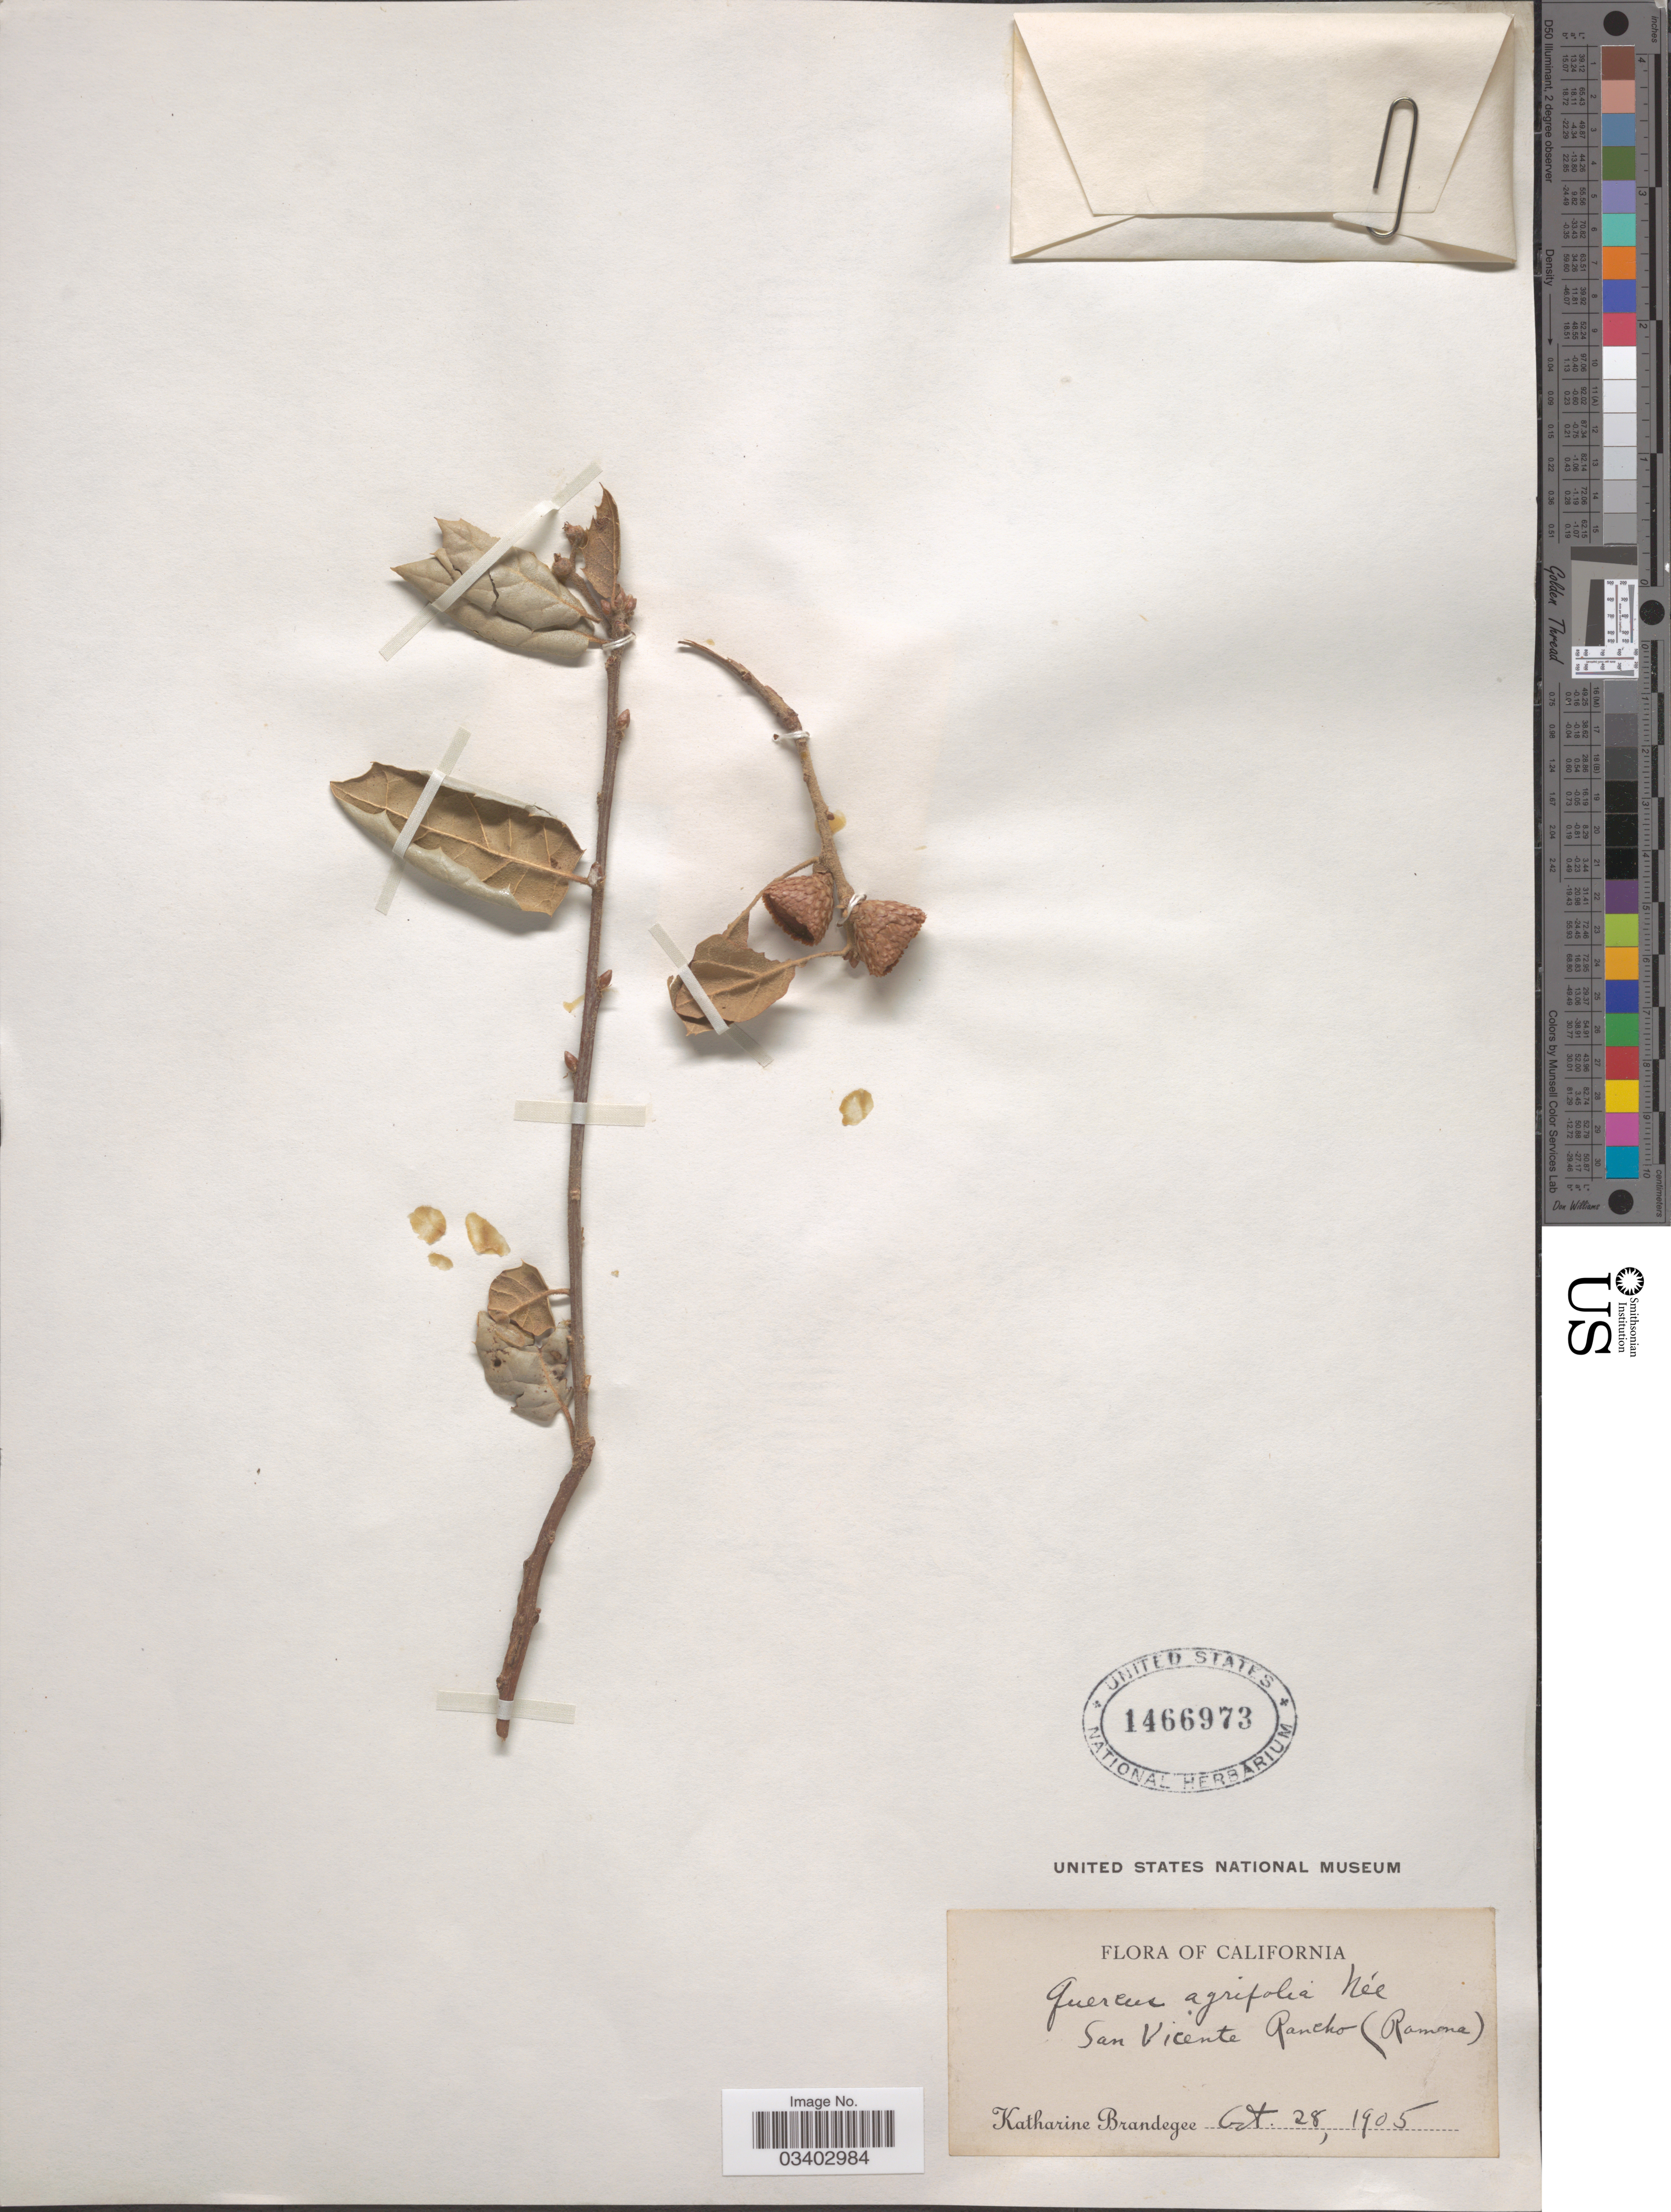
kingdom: Plantae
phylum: Tracheophyta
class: Magnoliopsida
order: Fagales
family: Fagaceae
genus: Quercus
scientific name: Quercus agrifolia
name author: Née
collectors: M. K. Brandegee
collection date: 1905-10-28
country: United States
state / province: California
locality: San Vicente Rancho (Ramona).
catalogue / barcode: US 1466973